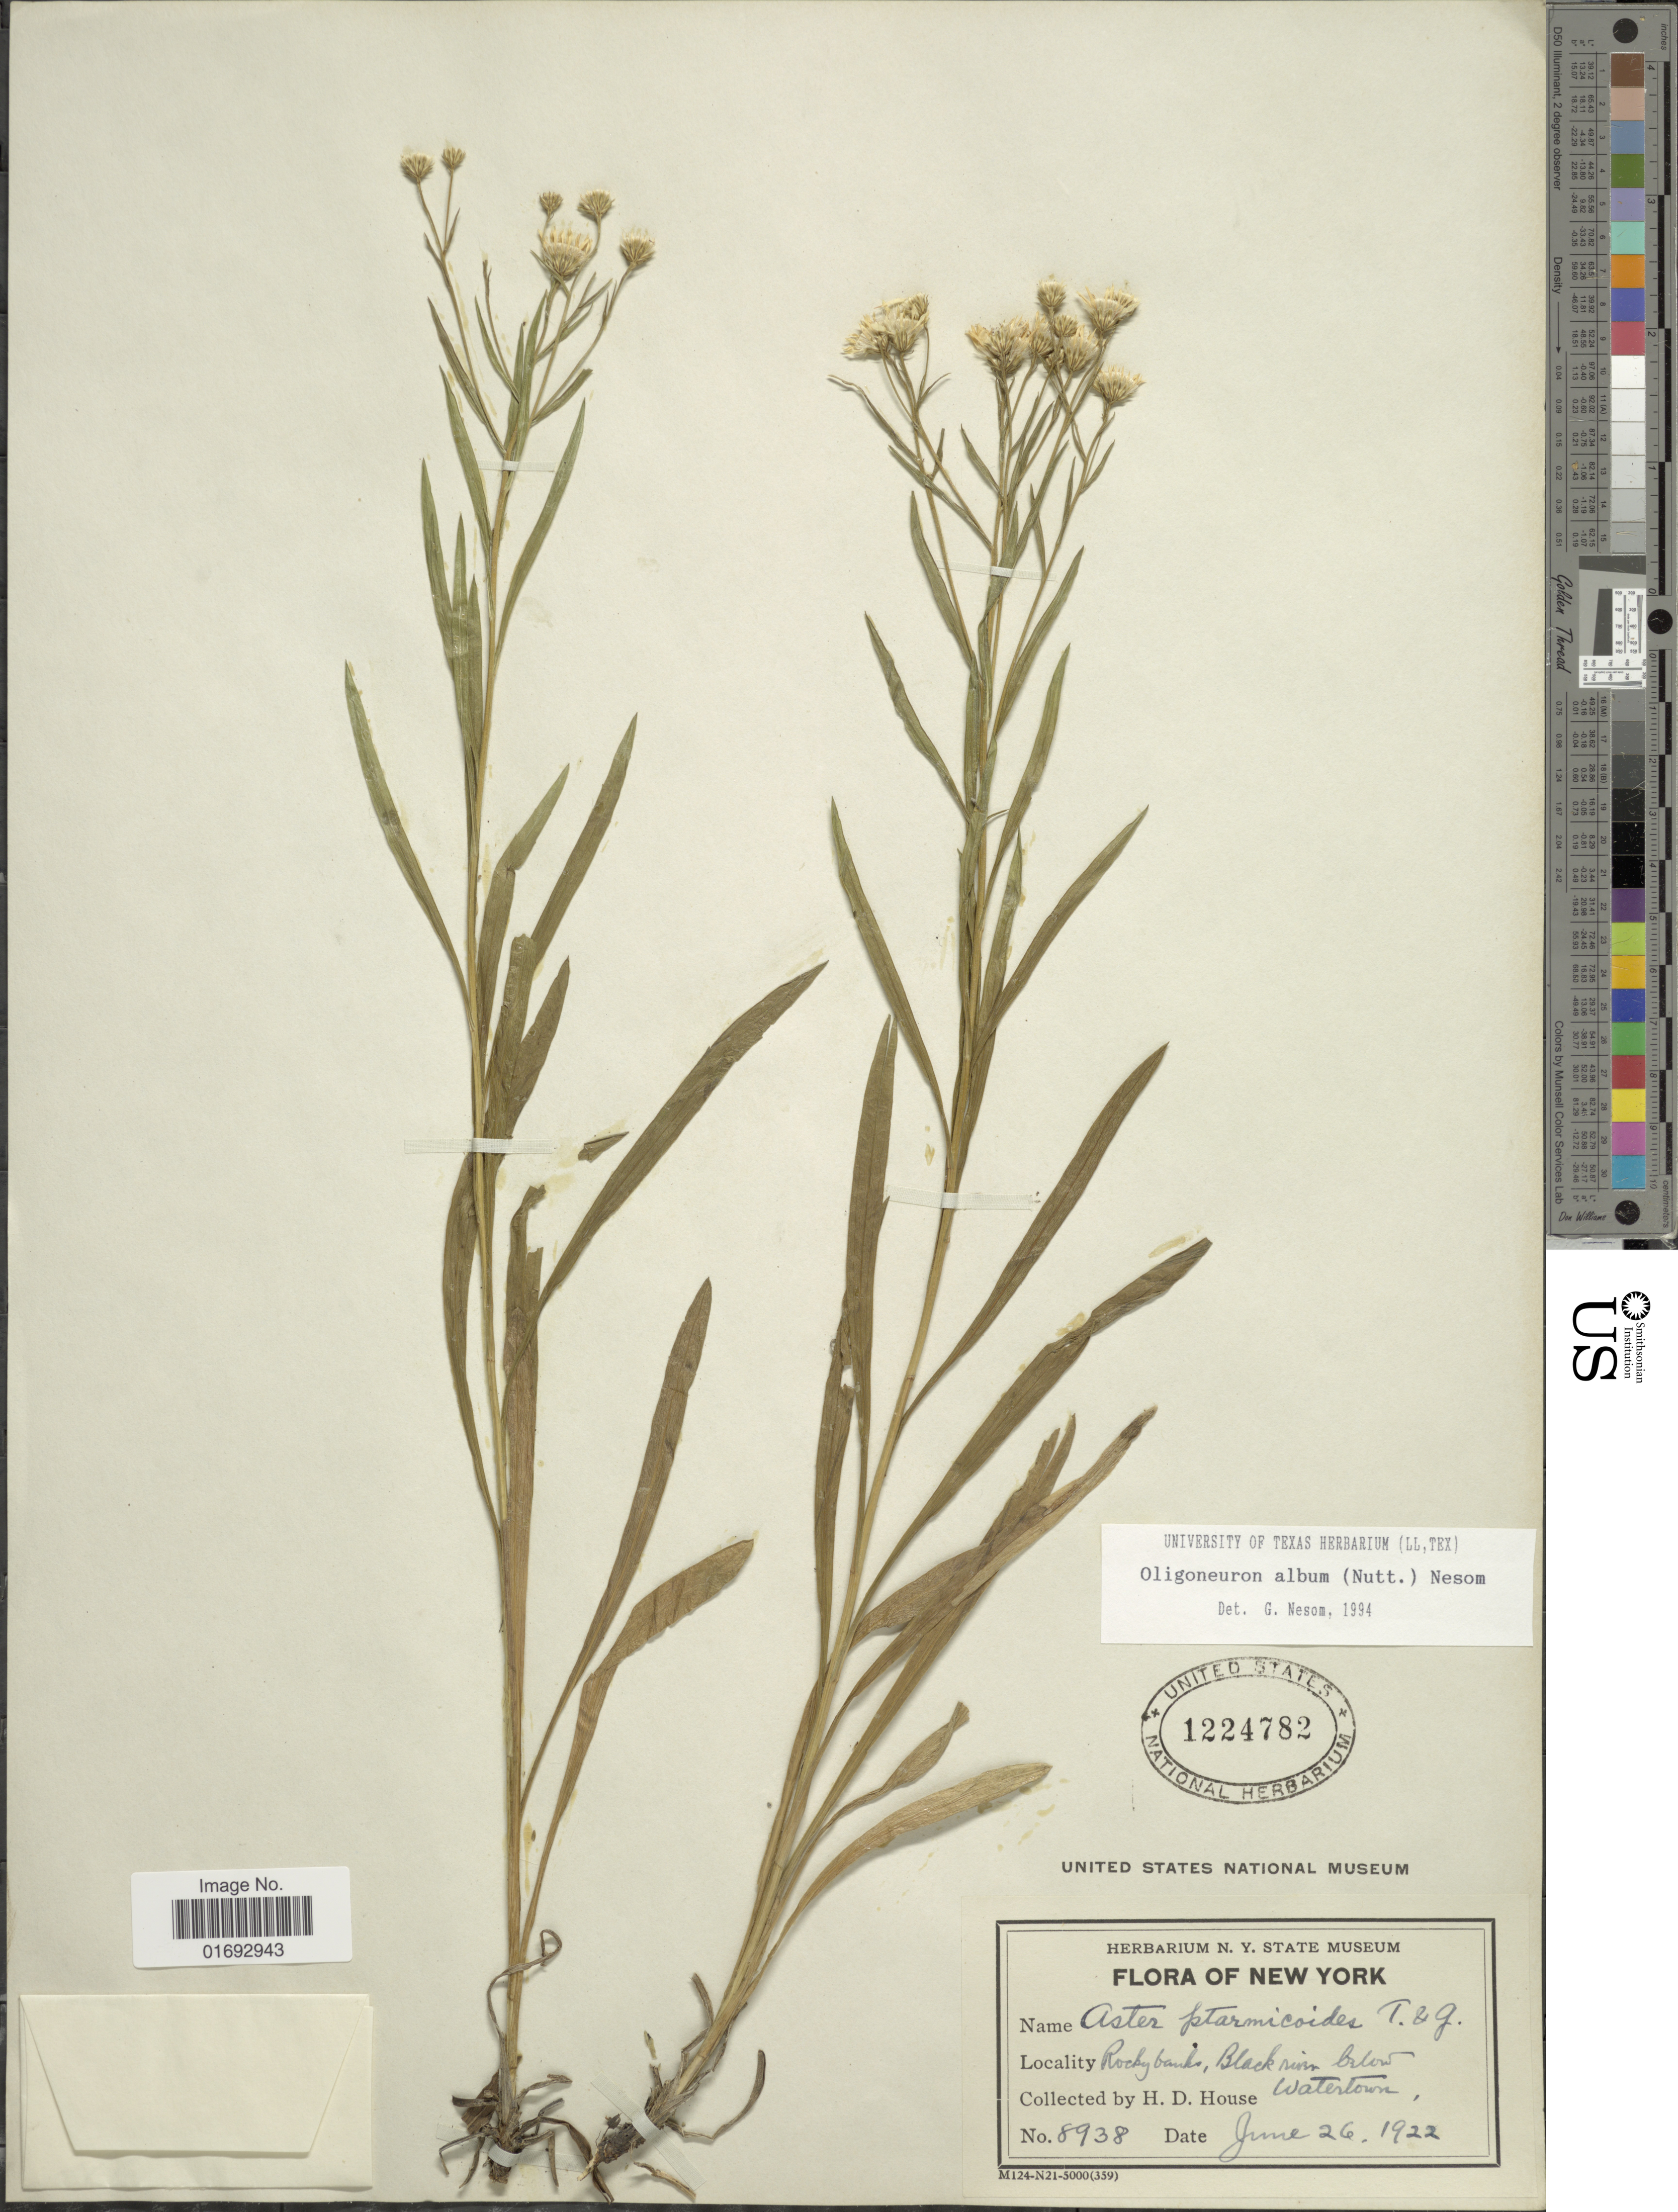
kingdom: Plantae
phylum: Tracheophyta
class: Magnoliopsida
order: Asterales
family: Asteraceae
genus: Oligoneuron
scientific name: Oligoneuron album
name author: (Nutt.) G.L. Nesom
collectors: H. D. House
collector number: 8938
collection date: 1922-06-26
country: United States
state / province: New York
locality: Rocky banks, Black river, Watertown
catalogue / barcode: US 1224782